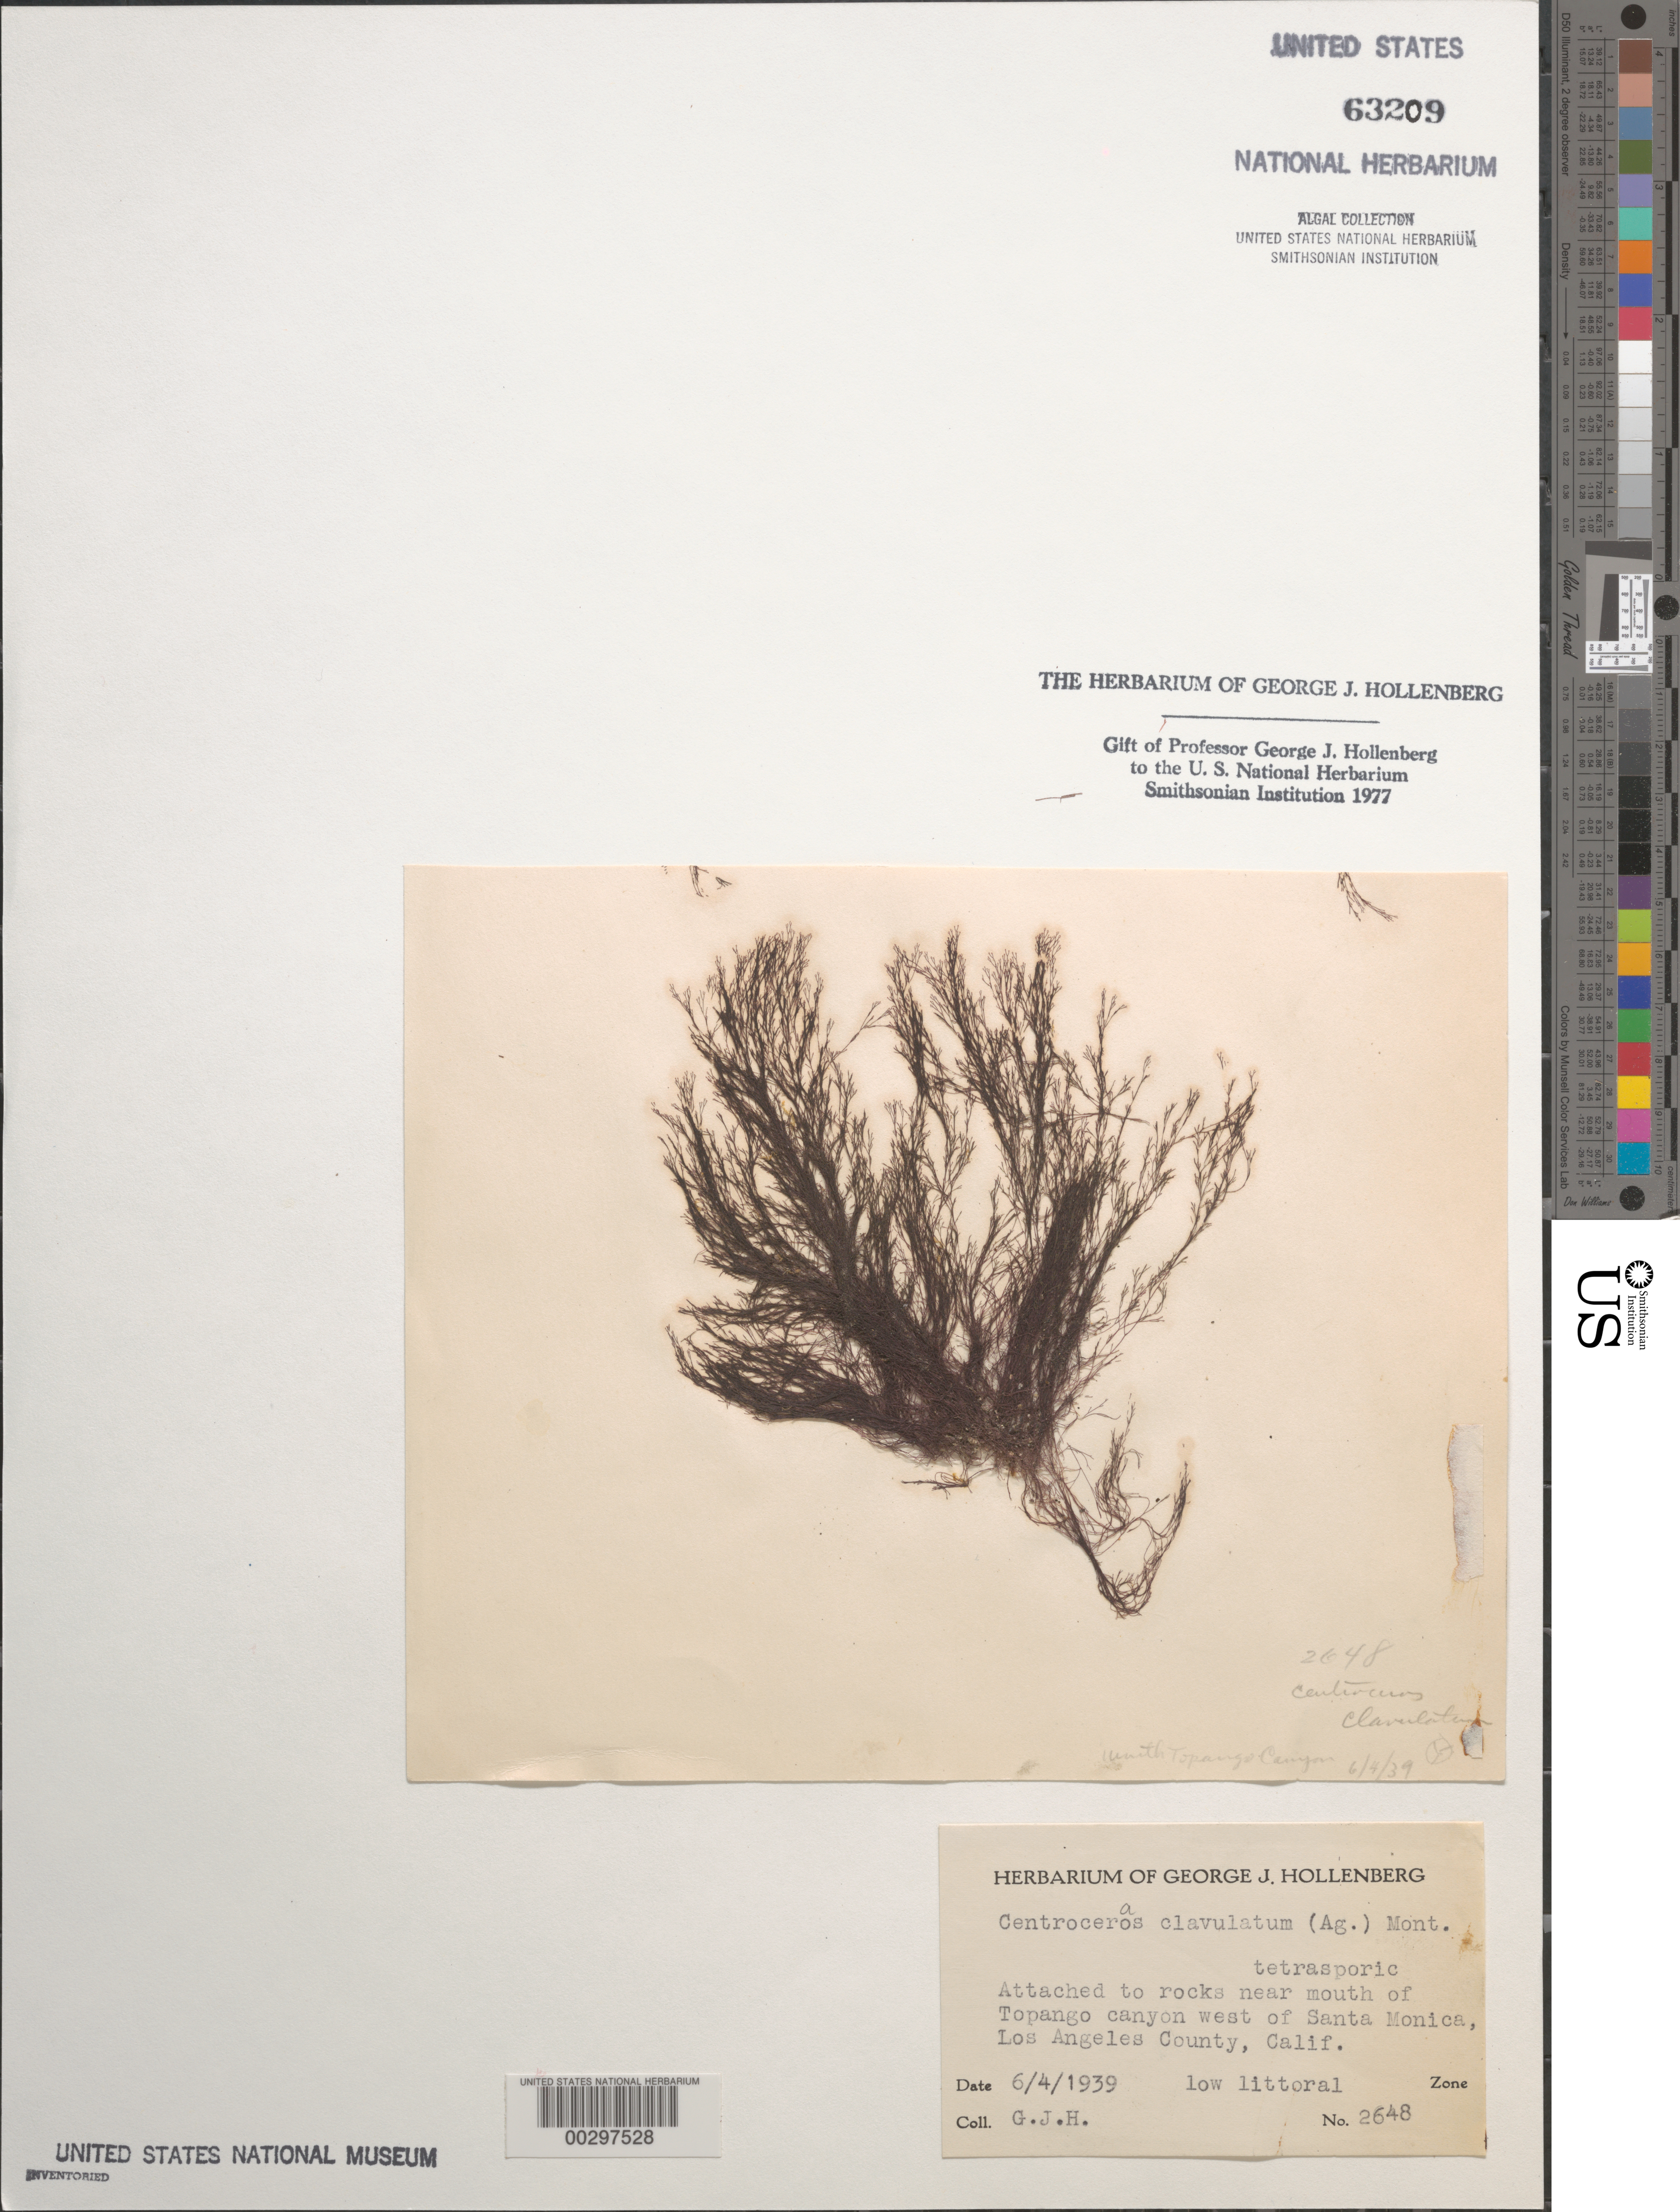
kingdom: Plantae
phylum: Rhodophyta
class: Florideophyceae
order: Ceramiales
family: Ceramiaceae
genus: Centroceras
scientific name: Centroceras clavulatum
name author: (C. Agardh) Mont.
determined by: Hollenberg, George J.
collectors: G. Hollenberg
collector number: GJH 2648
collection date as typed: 04 Jun 1939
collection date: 1939-06-04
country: United States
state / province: California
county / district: Los Angeles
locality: Near Topango Canyon mouth, west of Santa Monica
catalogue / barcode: US 63209